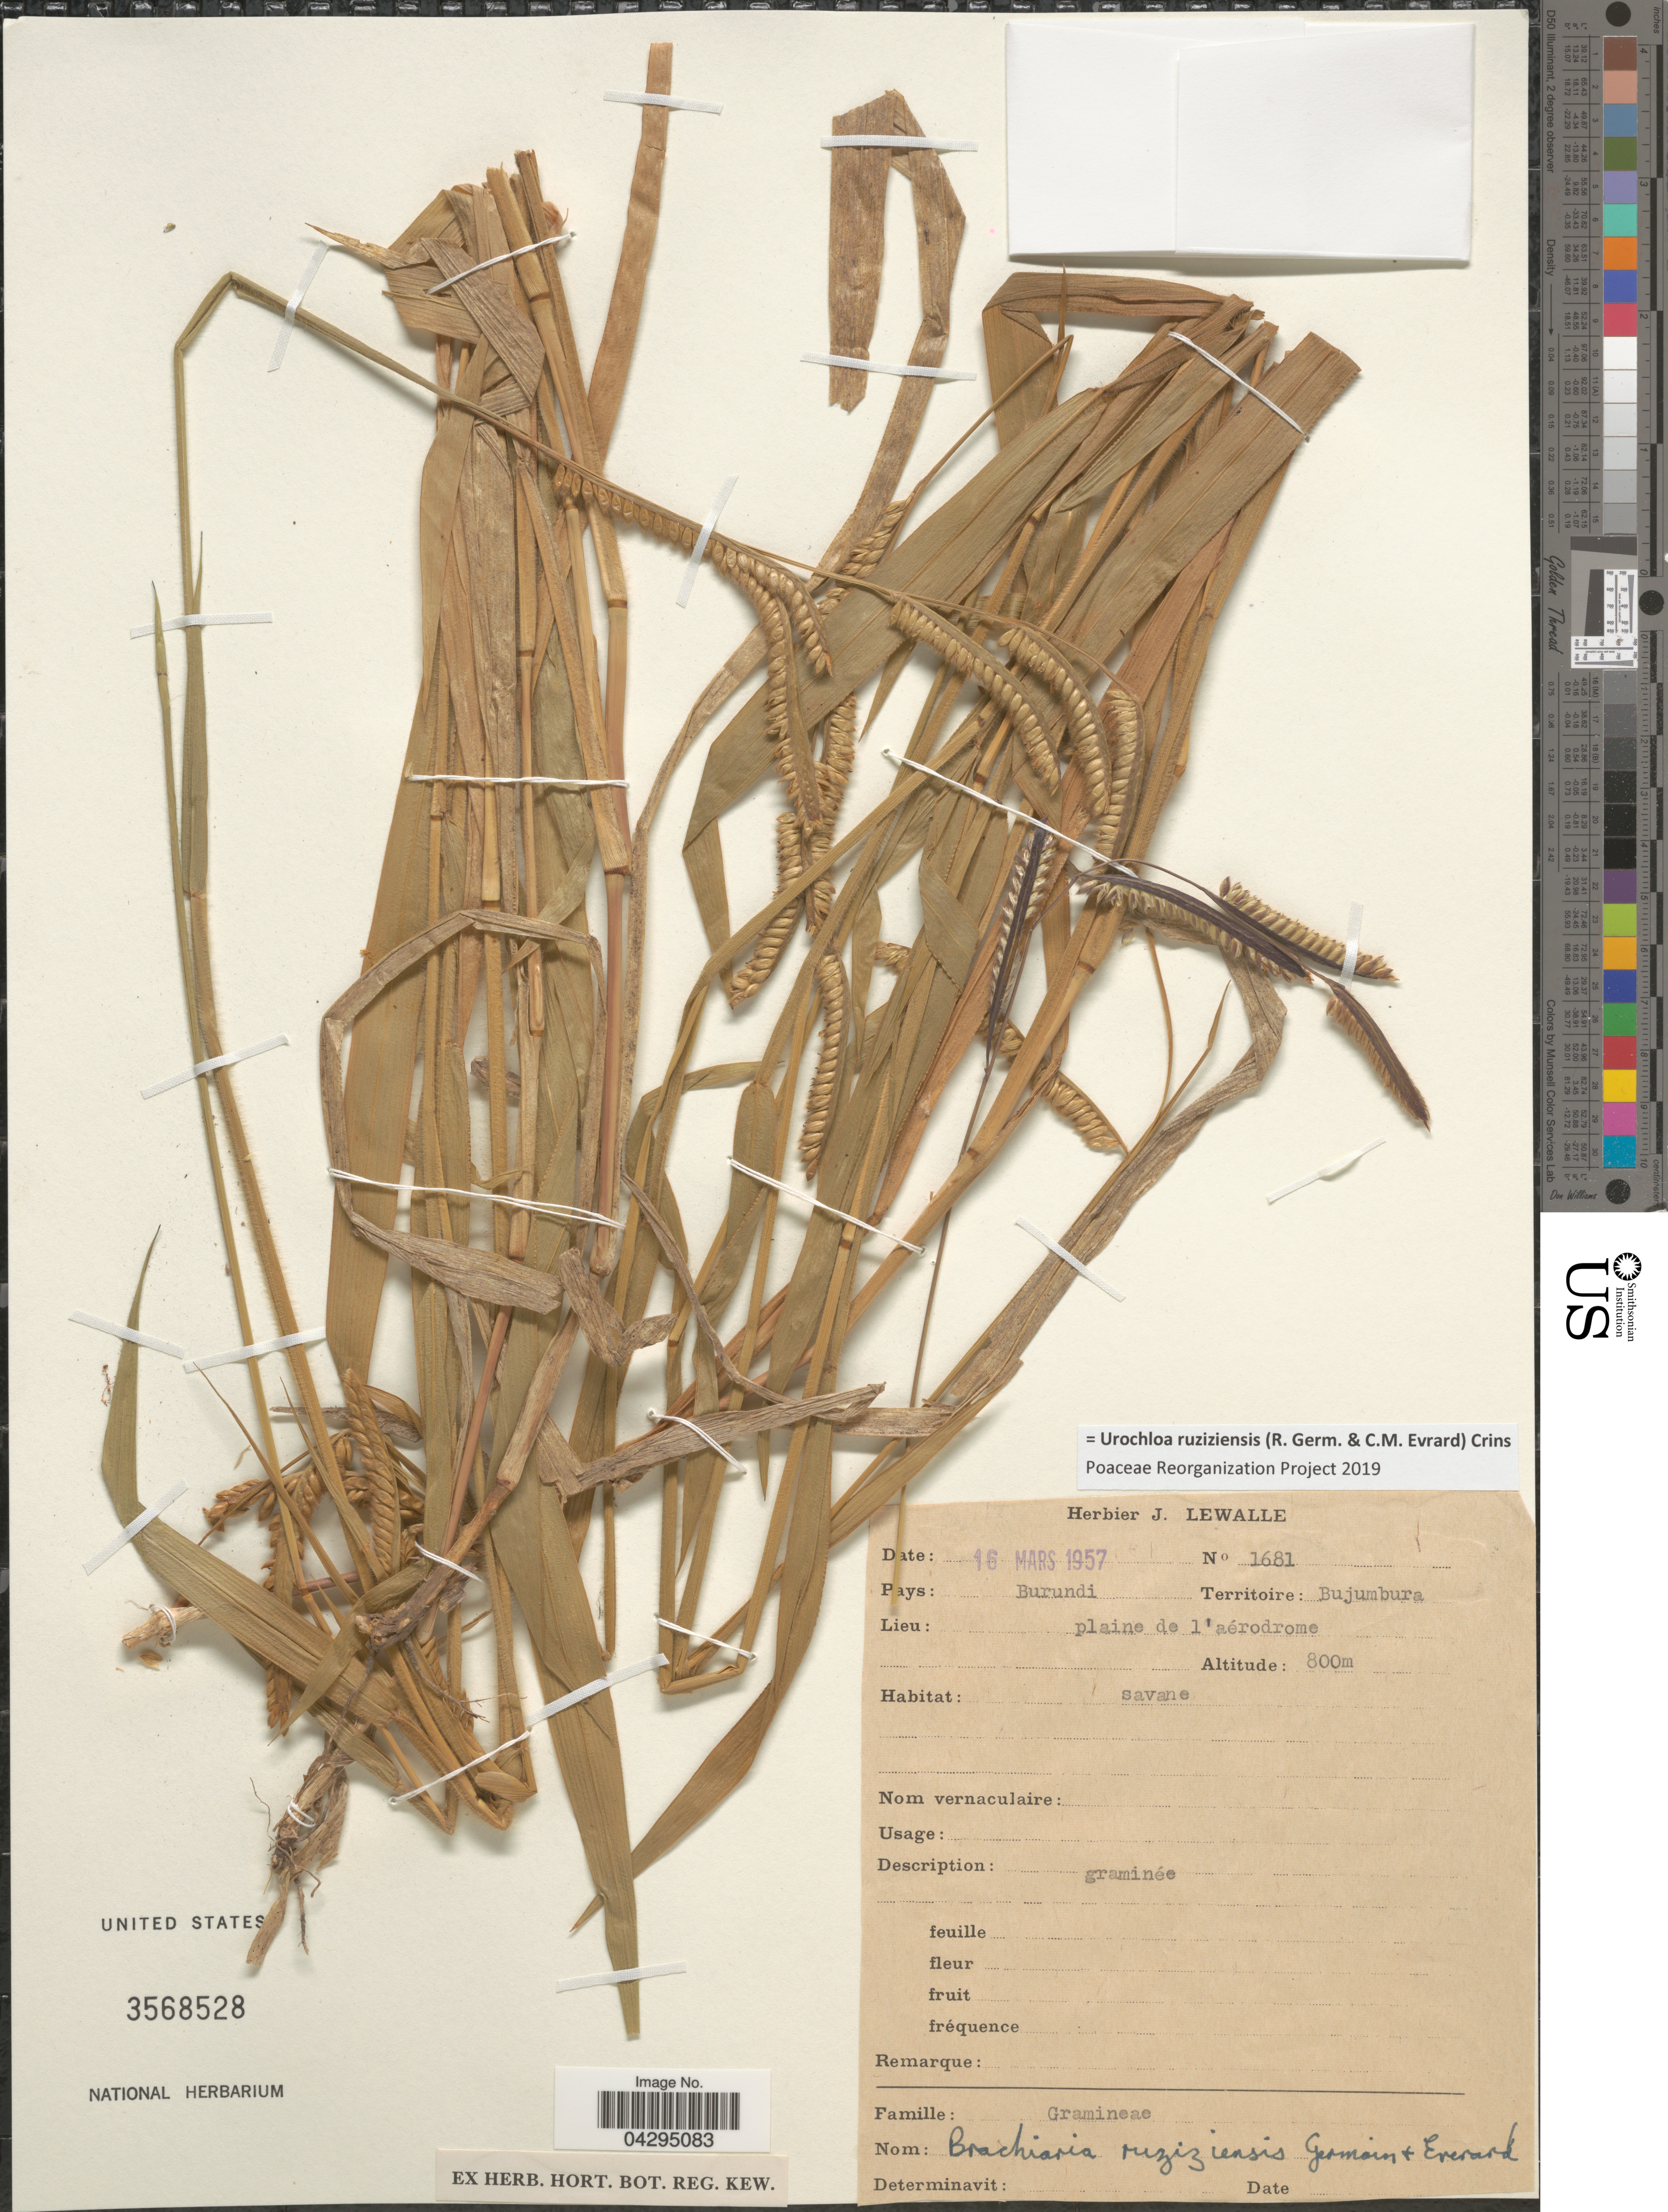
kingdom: Plantae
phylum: Tracheophyta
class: Liliopsida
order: Poales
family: Poaceae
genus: Urochloa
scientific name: Urochloa ruziziensis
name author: (R. Germ. & C.M. Evrard) Crins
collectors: Ex herb. J. Lewalle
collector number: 1681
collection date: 1957-03-16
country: Burundi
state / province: Bujumura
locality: Territoire: Bujumbura. Plaine de l'aérodrome.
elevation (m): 800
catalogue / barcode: US 3568528